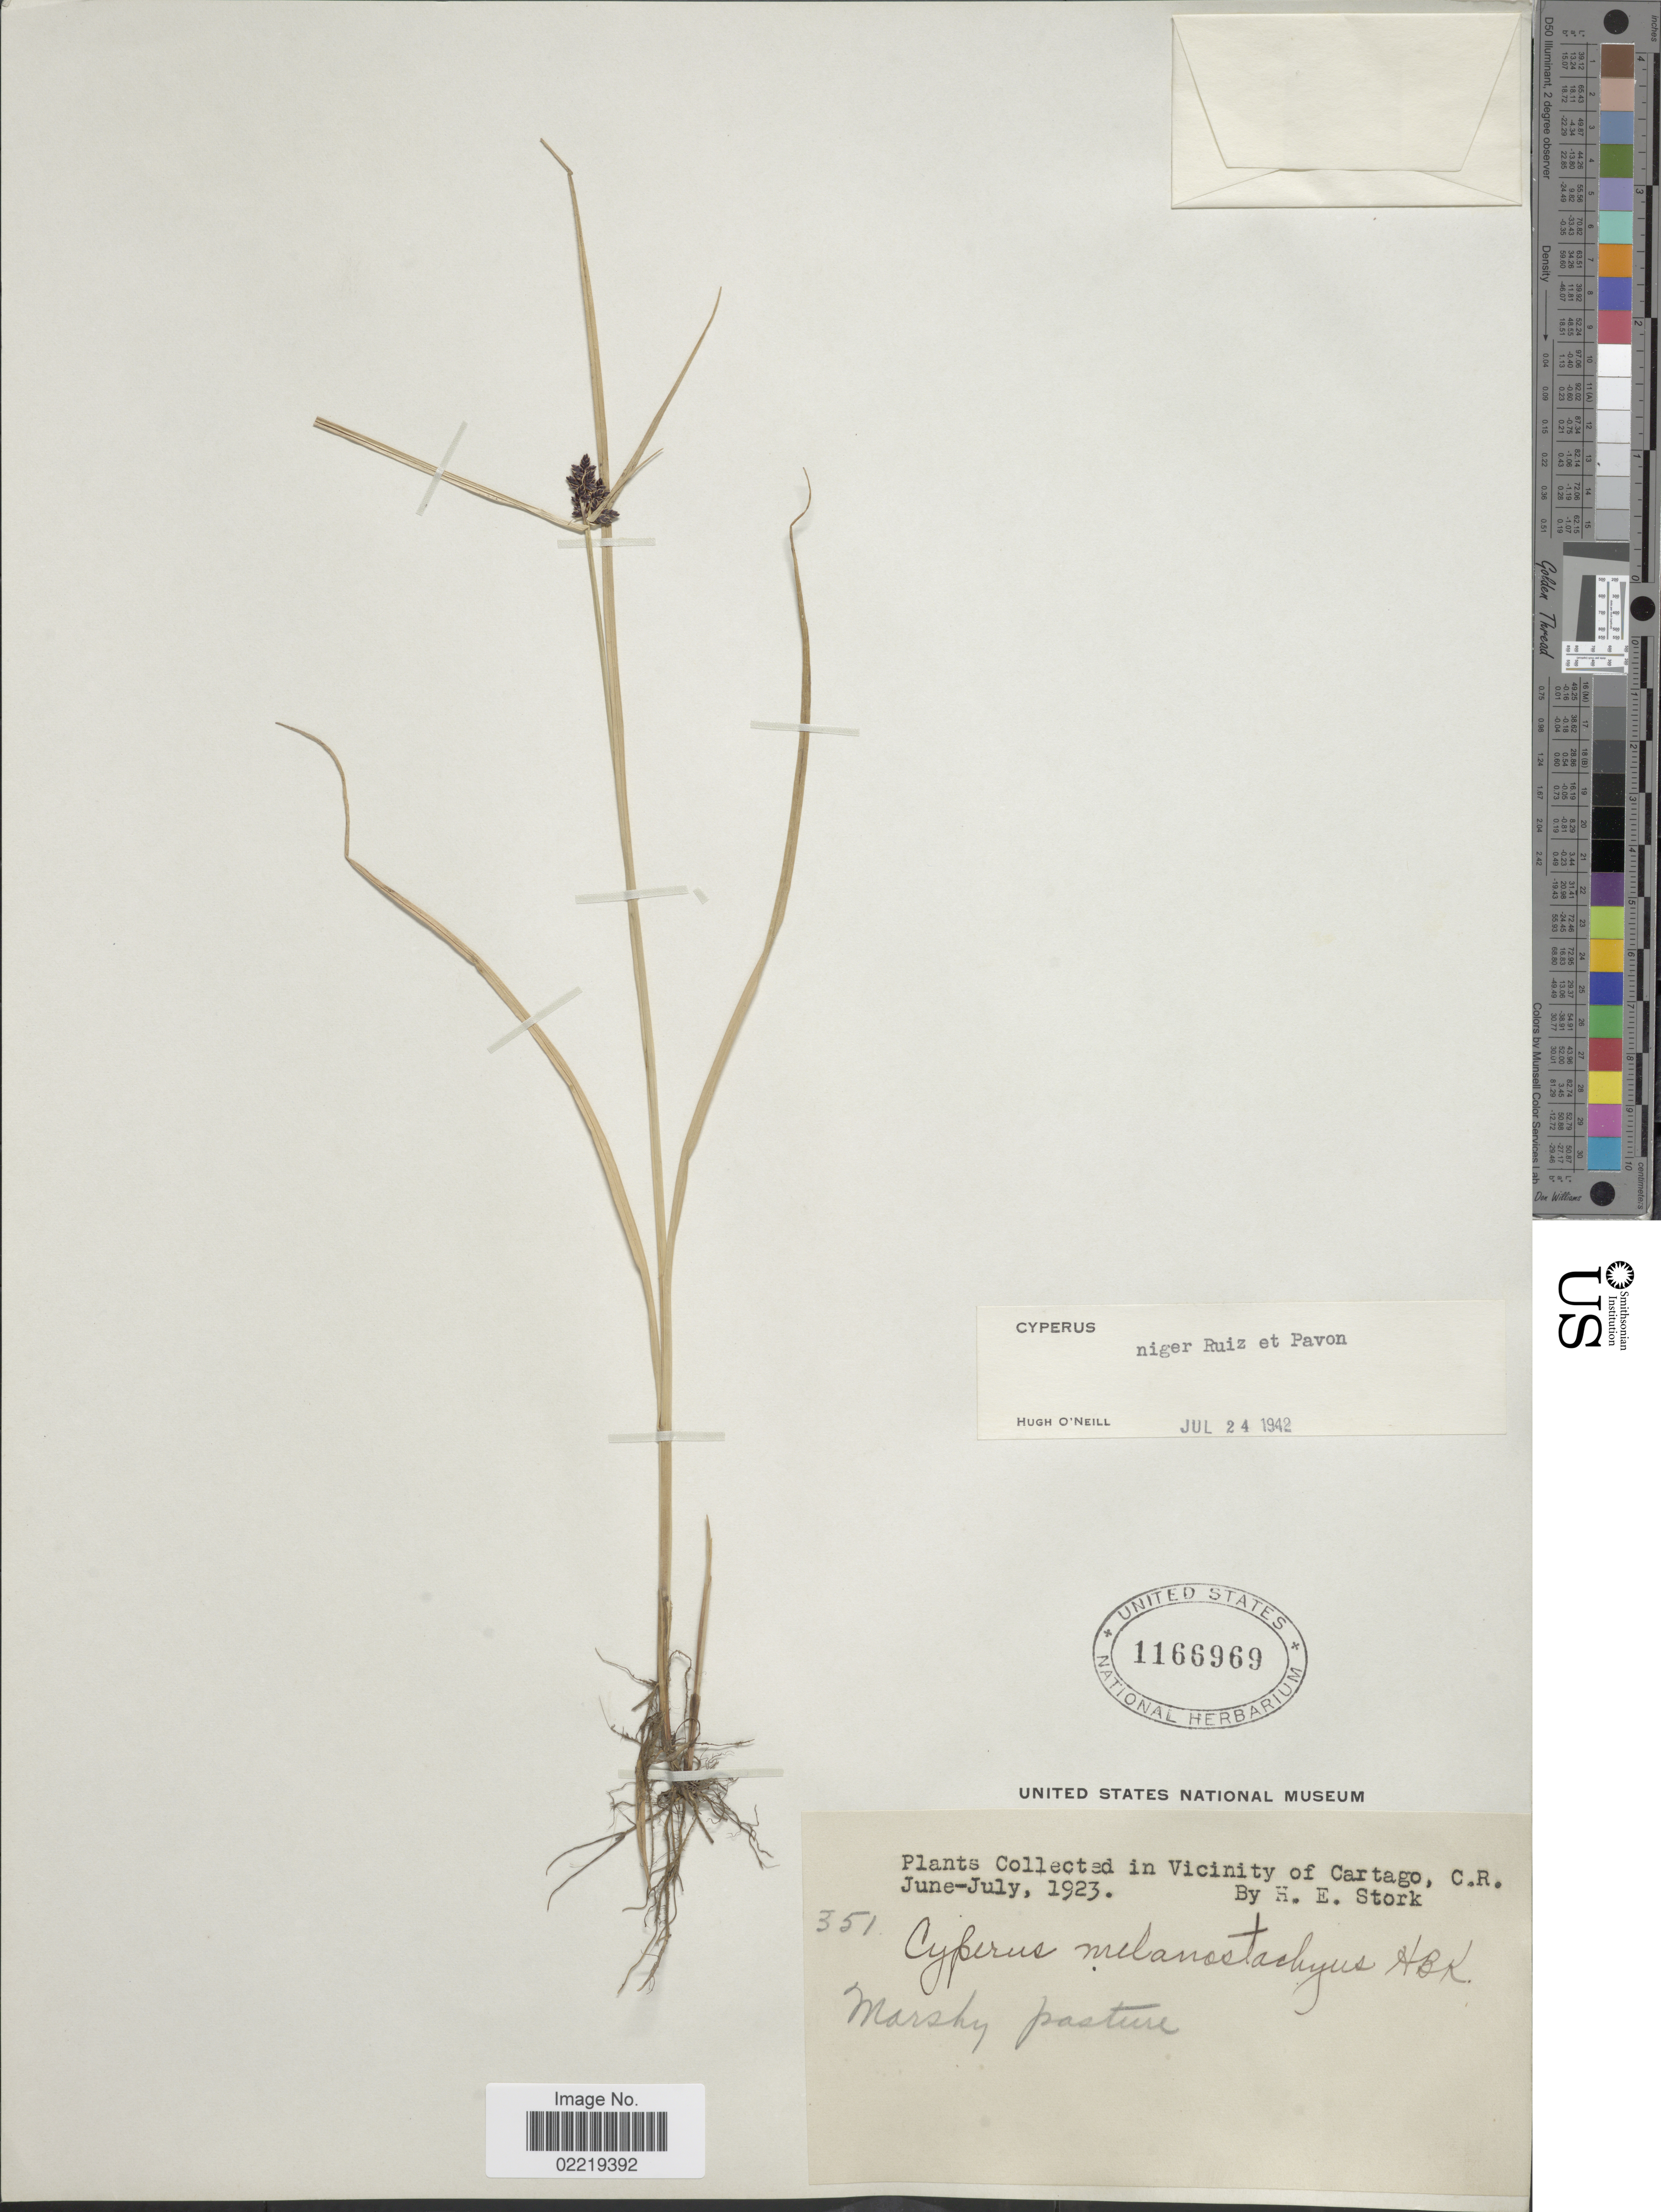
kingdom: Plantae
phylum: Tracheophyta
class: Liliopsida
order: Poales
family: Cyperaceae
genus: Cyperus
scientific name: Cyperus niger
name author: Ruiz & Pav.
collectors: H. E. Stork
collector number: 351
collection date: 1923-06/1923-07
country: Costa Rica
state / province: Cartago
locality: In Vicinity of Cartago, C.R.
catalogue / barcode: US 1166969